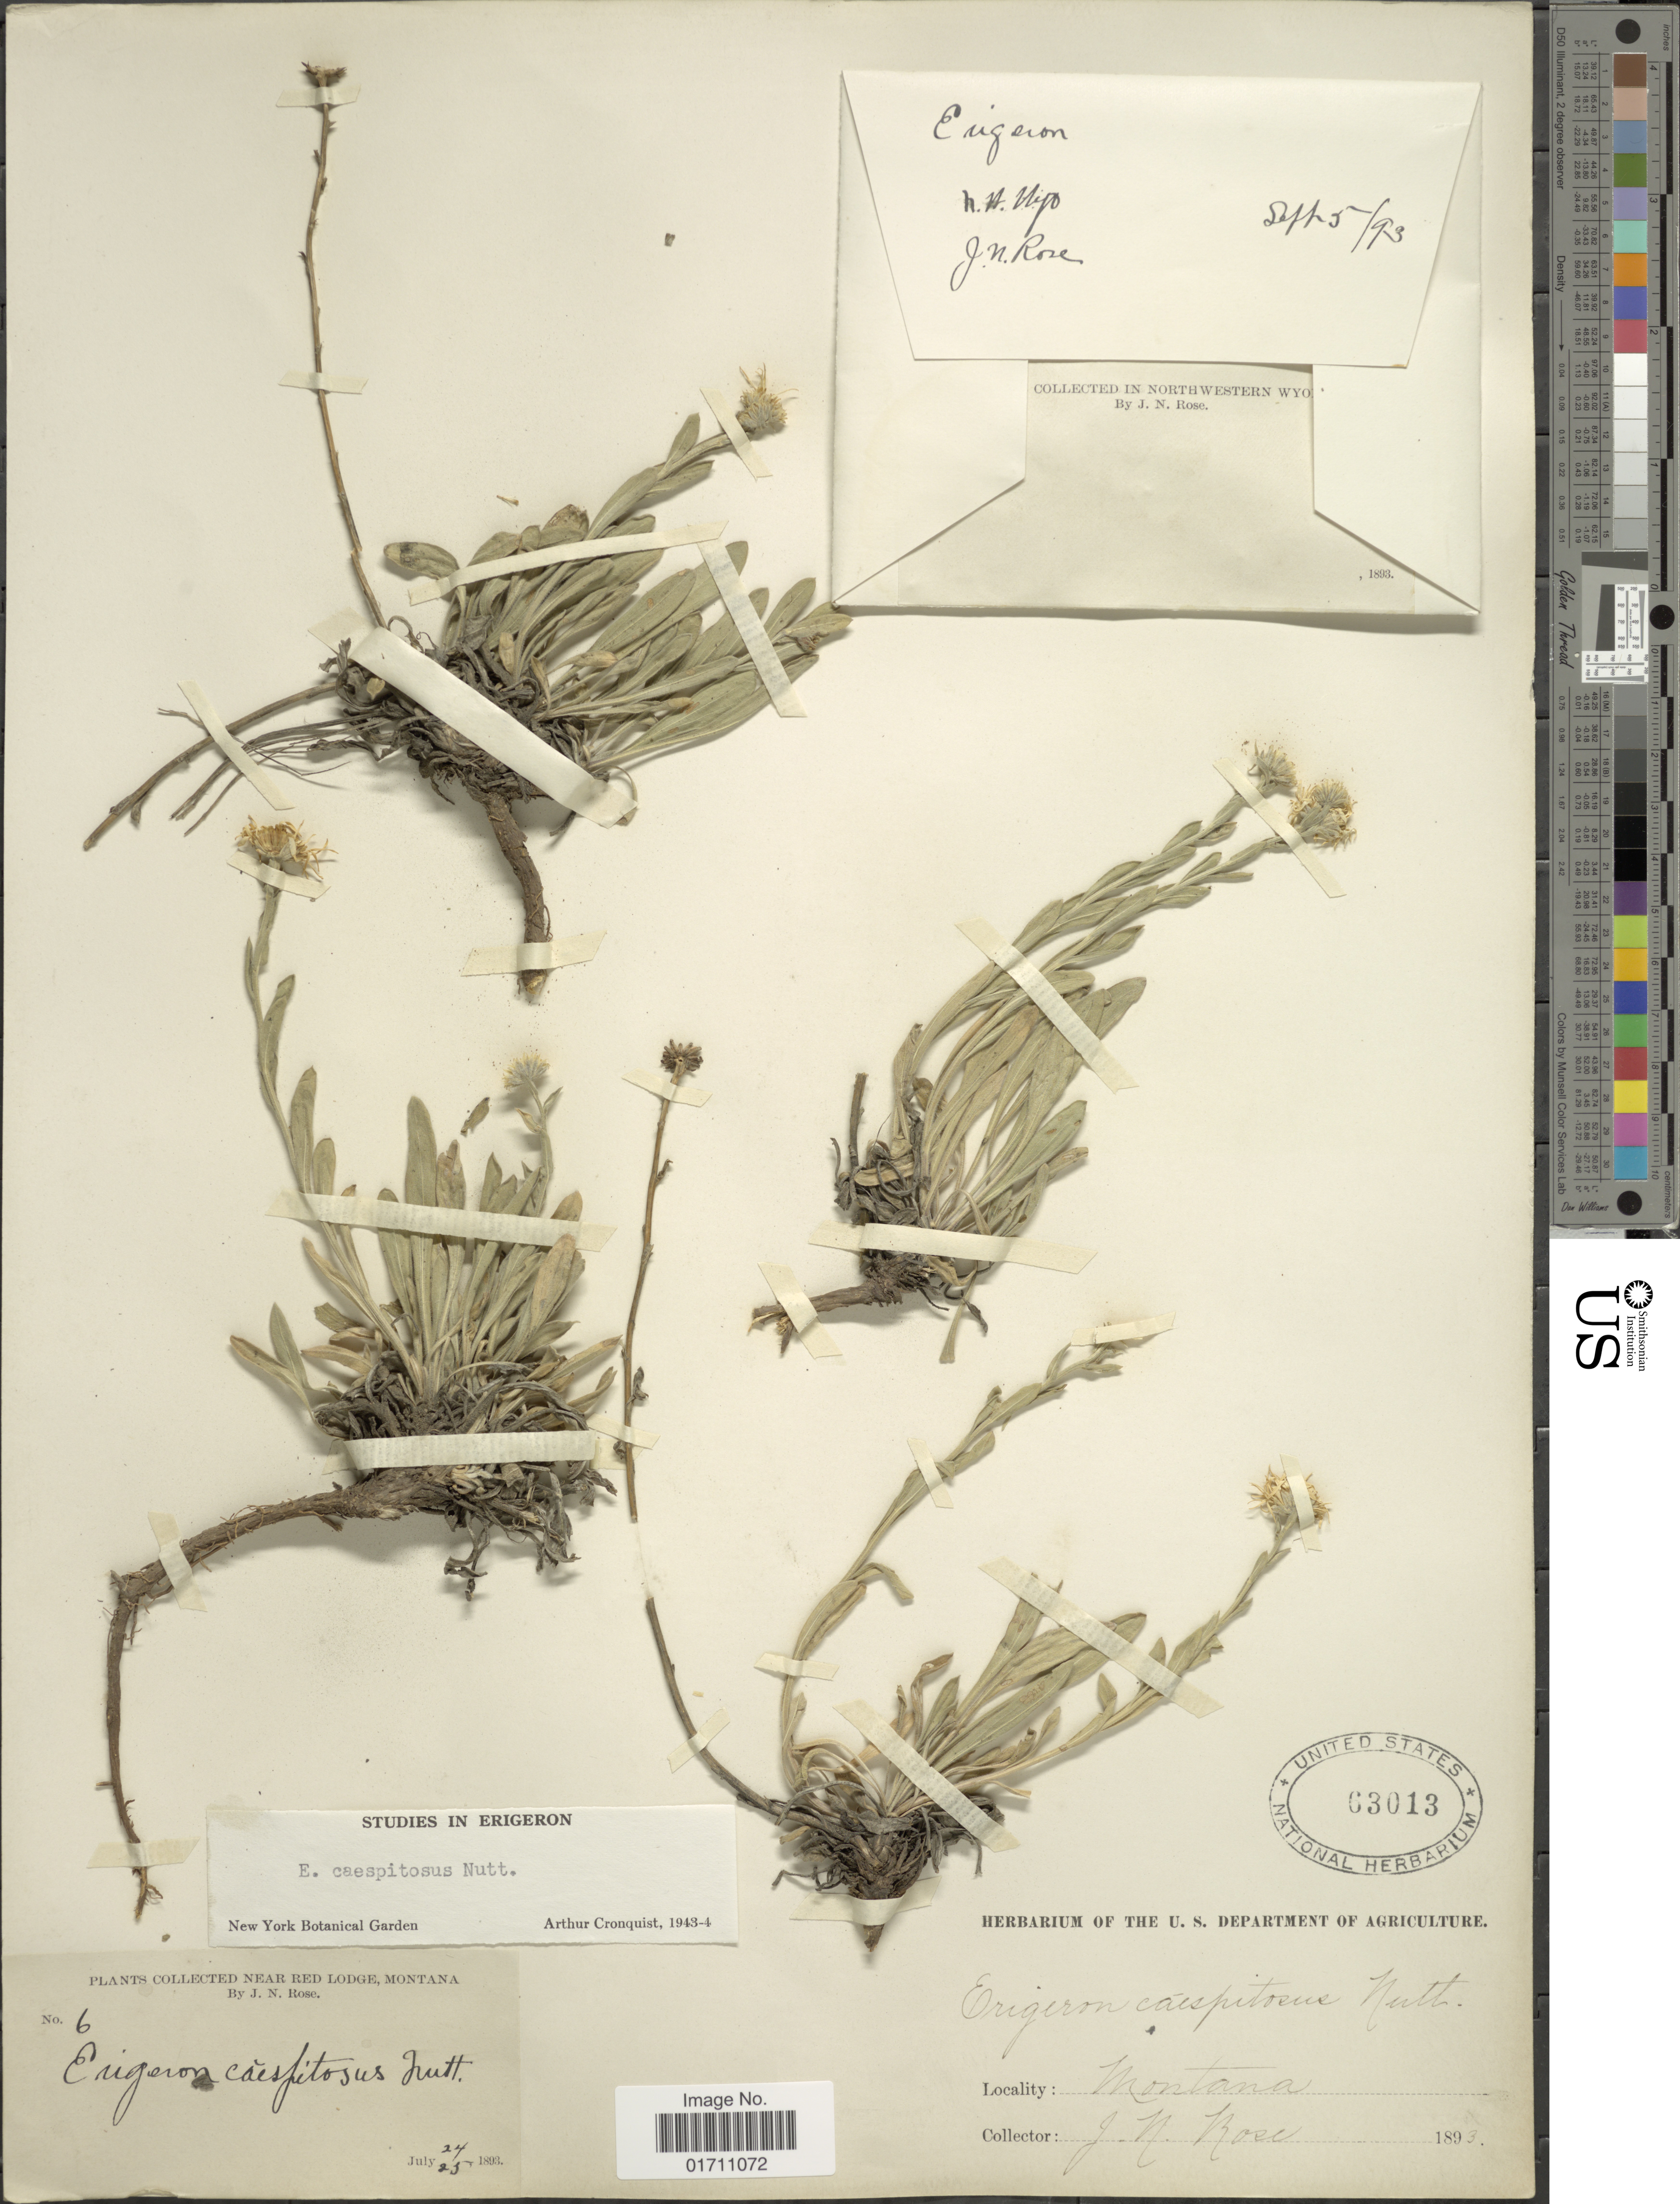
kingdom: Plantae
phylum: Tracheophyta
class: Magnoliopsida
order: Asterales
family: Asteraceae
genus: Erigeron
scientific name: Erigeron caespitosus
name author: Nutt.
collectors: J. N. Rose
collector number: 6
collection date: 1893-07-24/1893-07-25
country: United States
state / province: Montana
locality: Near Red Lodge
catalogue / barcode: US 63013